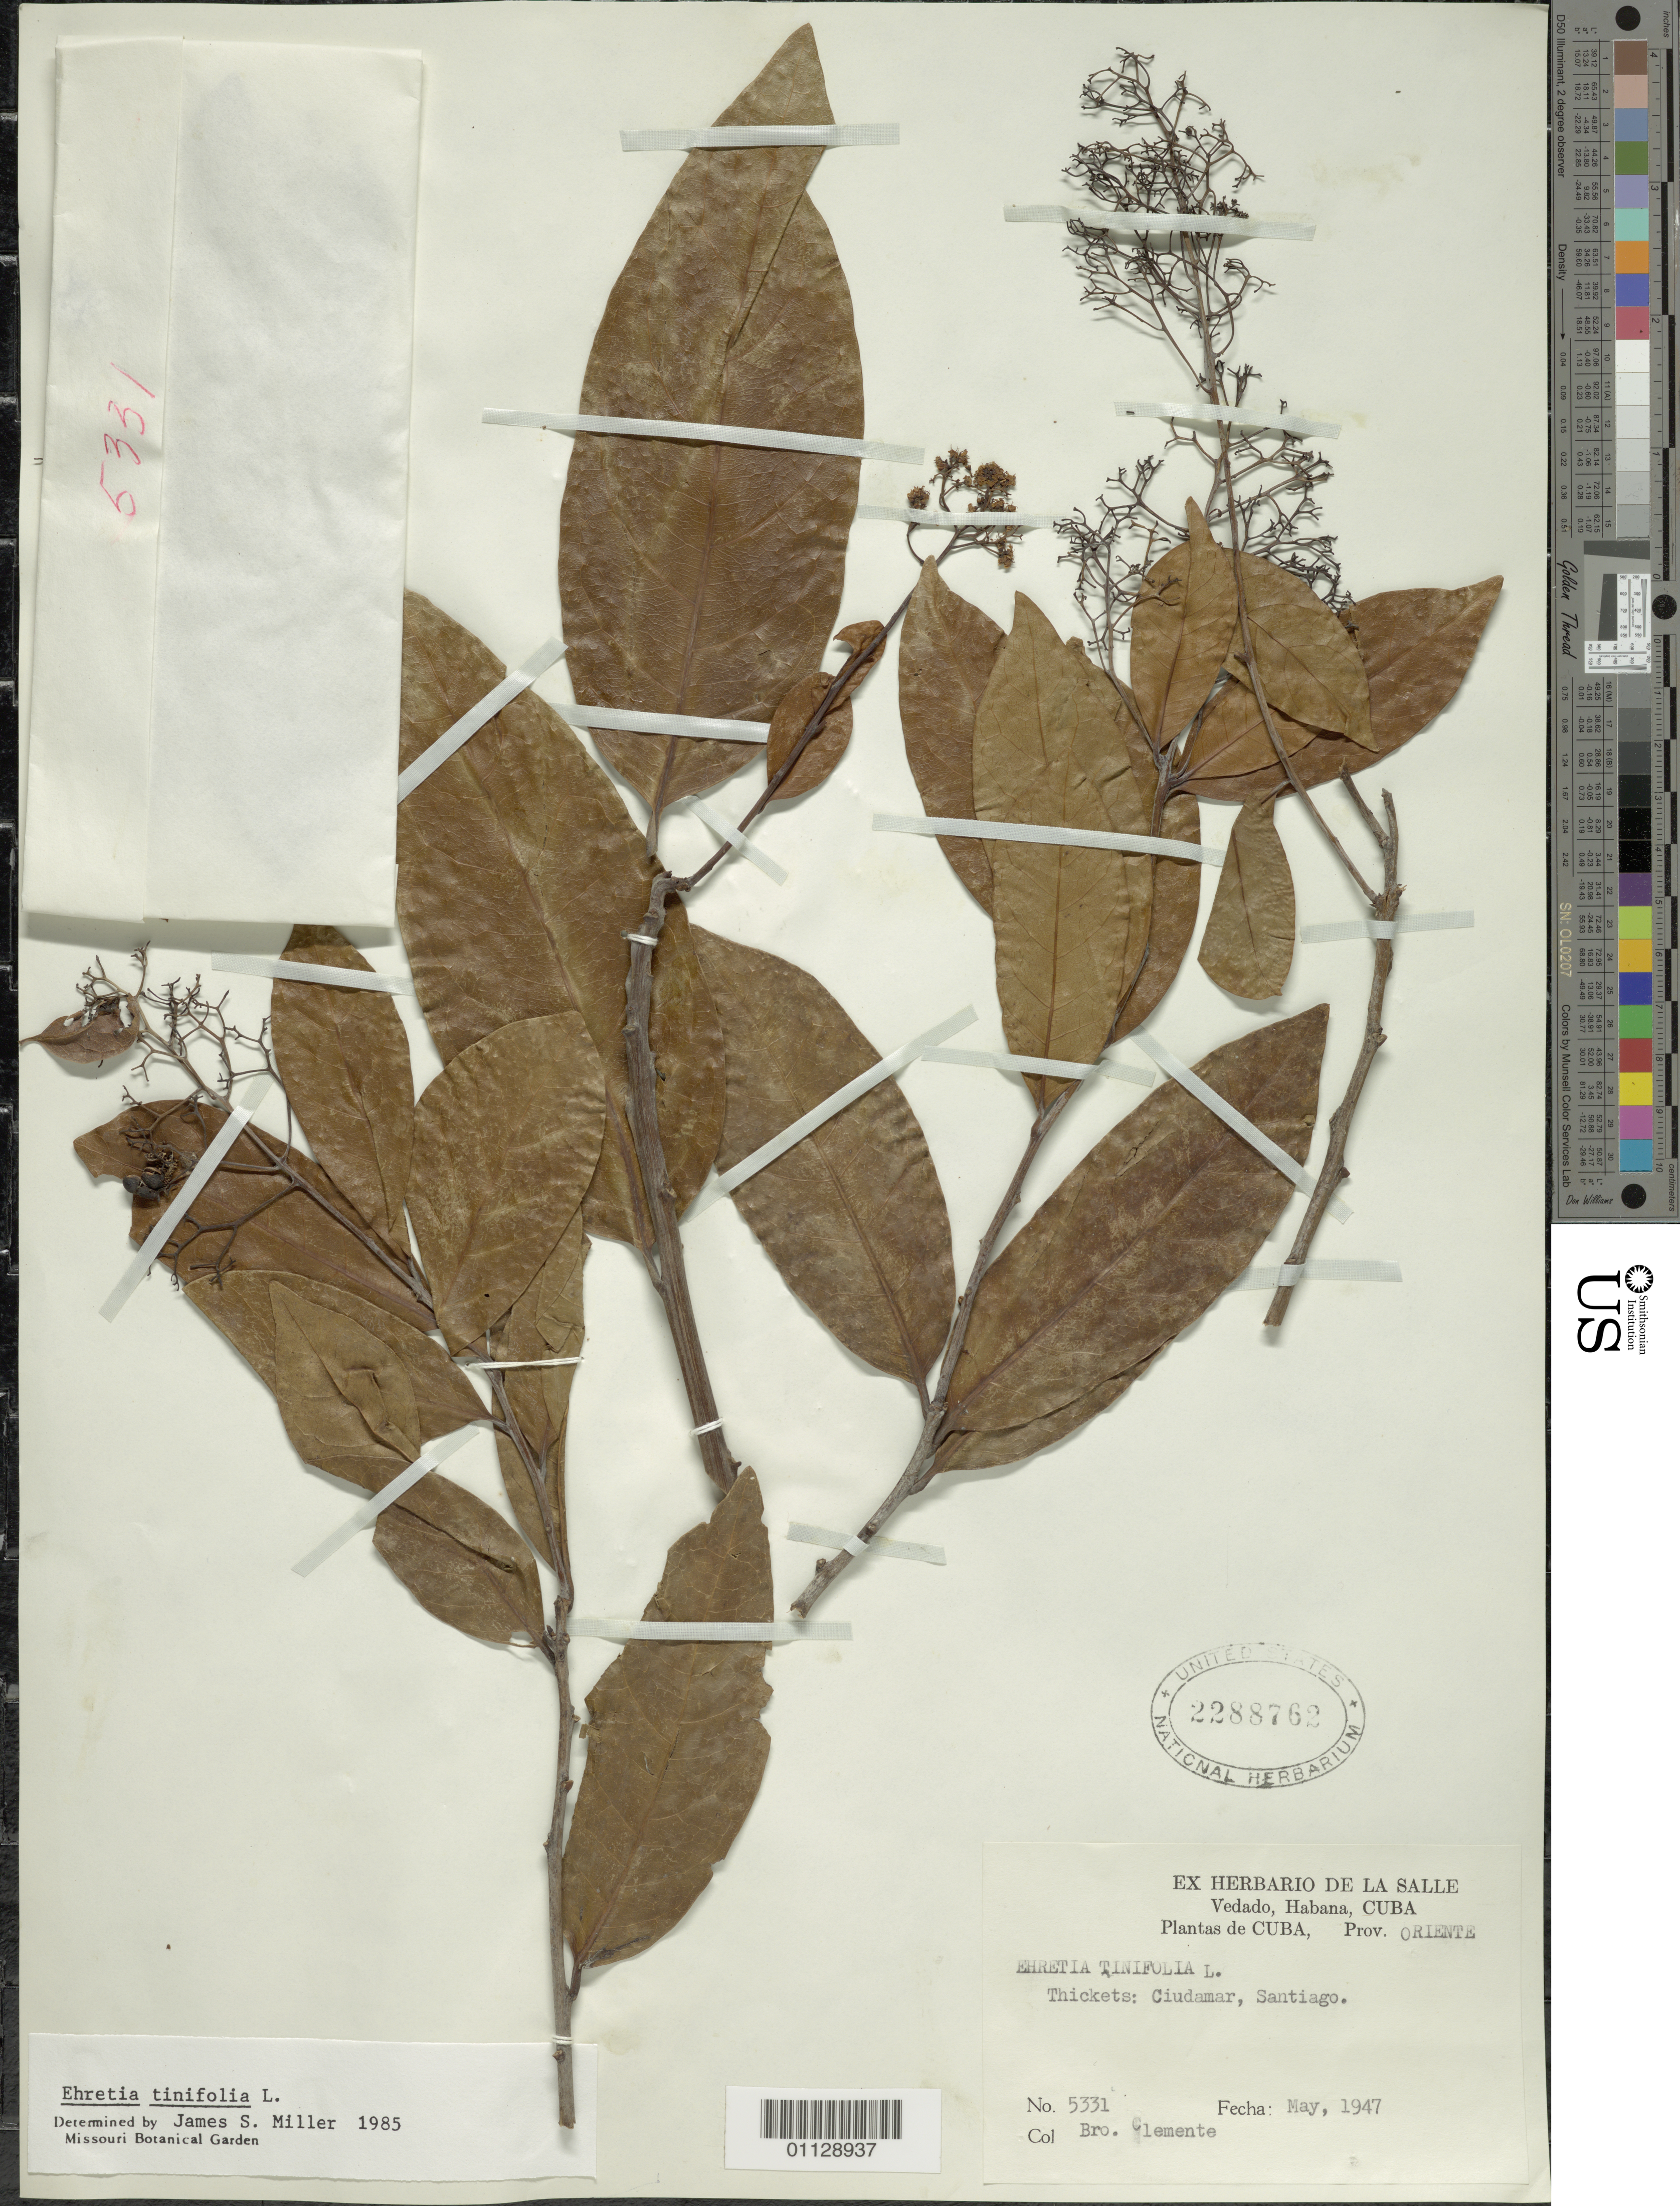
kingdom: Plantae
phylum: Tracheophyta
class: Magnoliopsida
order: Boraginales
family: Ehretiaceae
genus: Ehretia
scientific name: Ehretia tinifolia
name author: L.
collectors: Bro. Clemente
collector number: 5331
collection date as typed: May 1947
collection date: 1947-05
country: Cuba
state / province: Santiago de Cuba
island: Cuba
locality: Thickets: Ciudamar, Santiago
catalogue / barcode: US 2288762